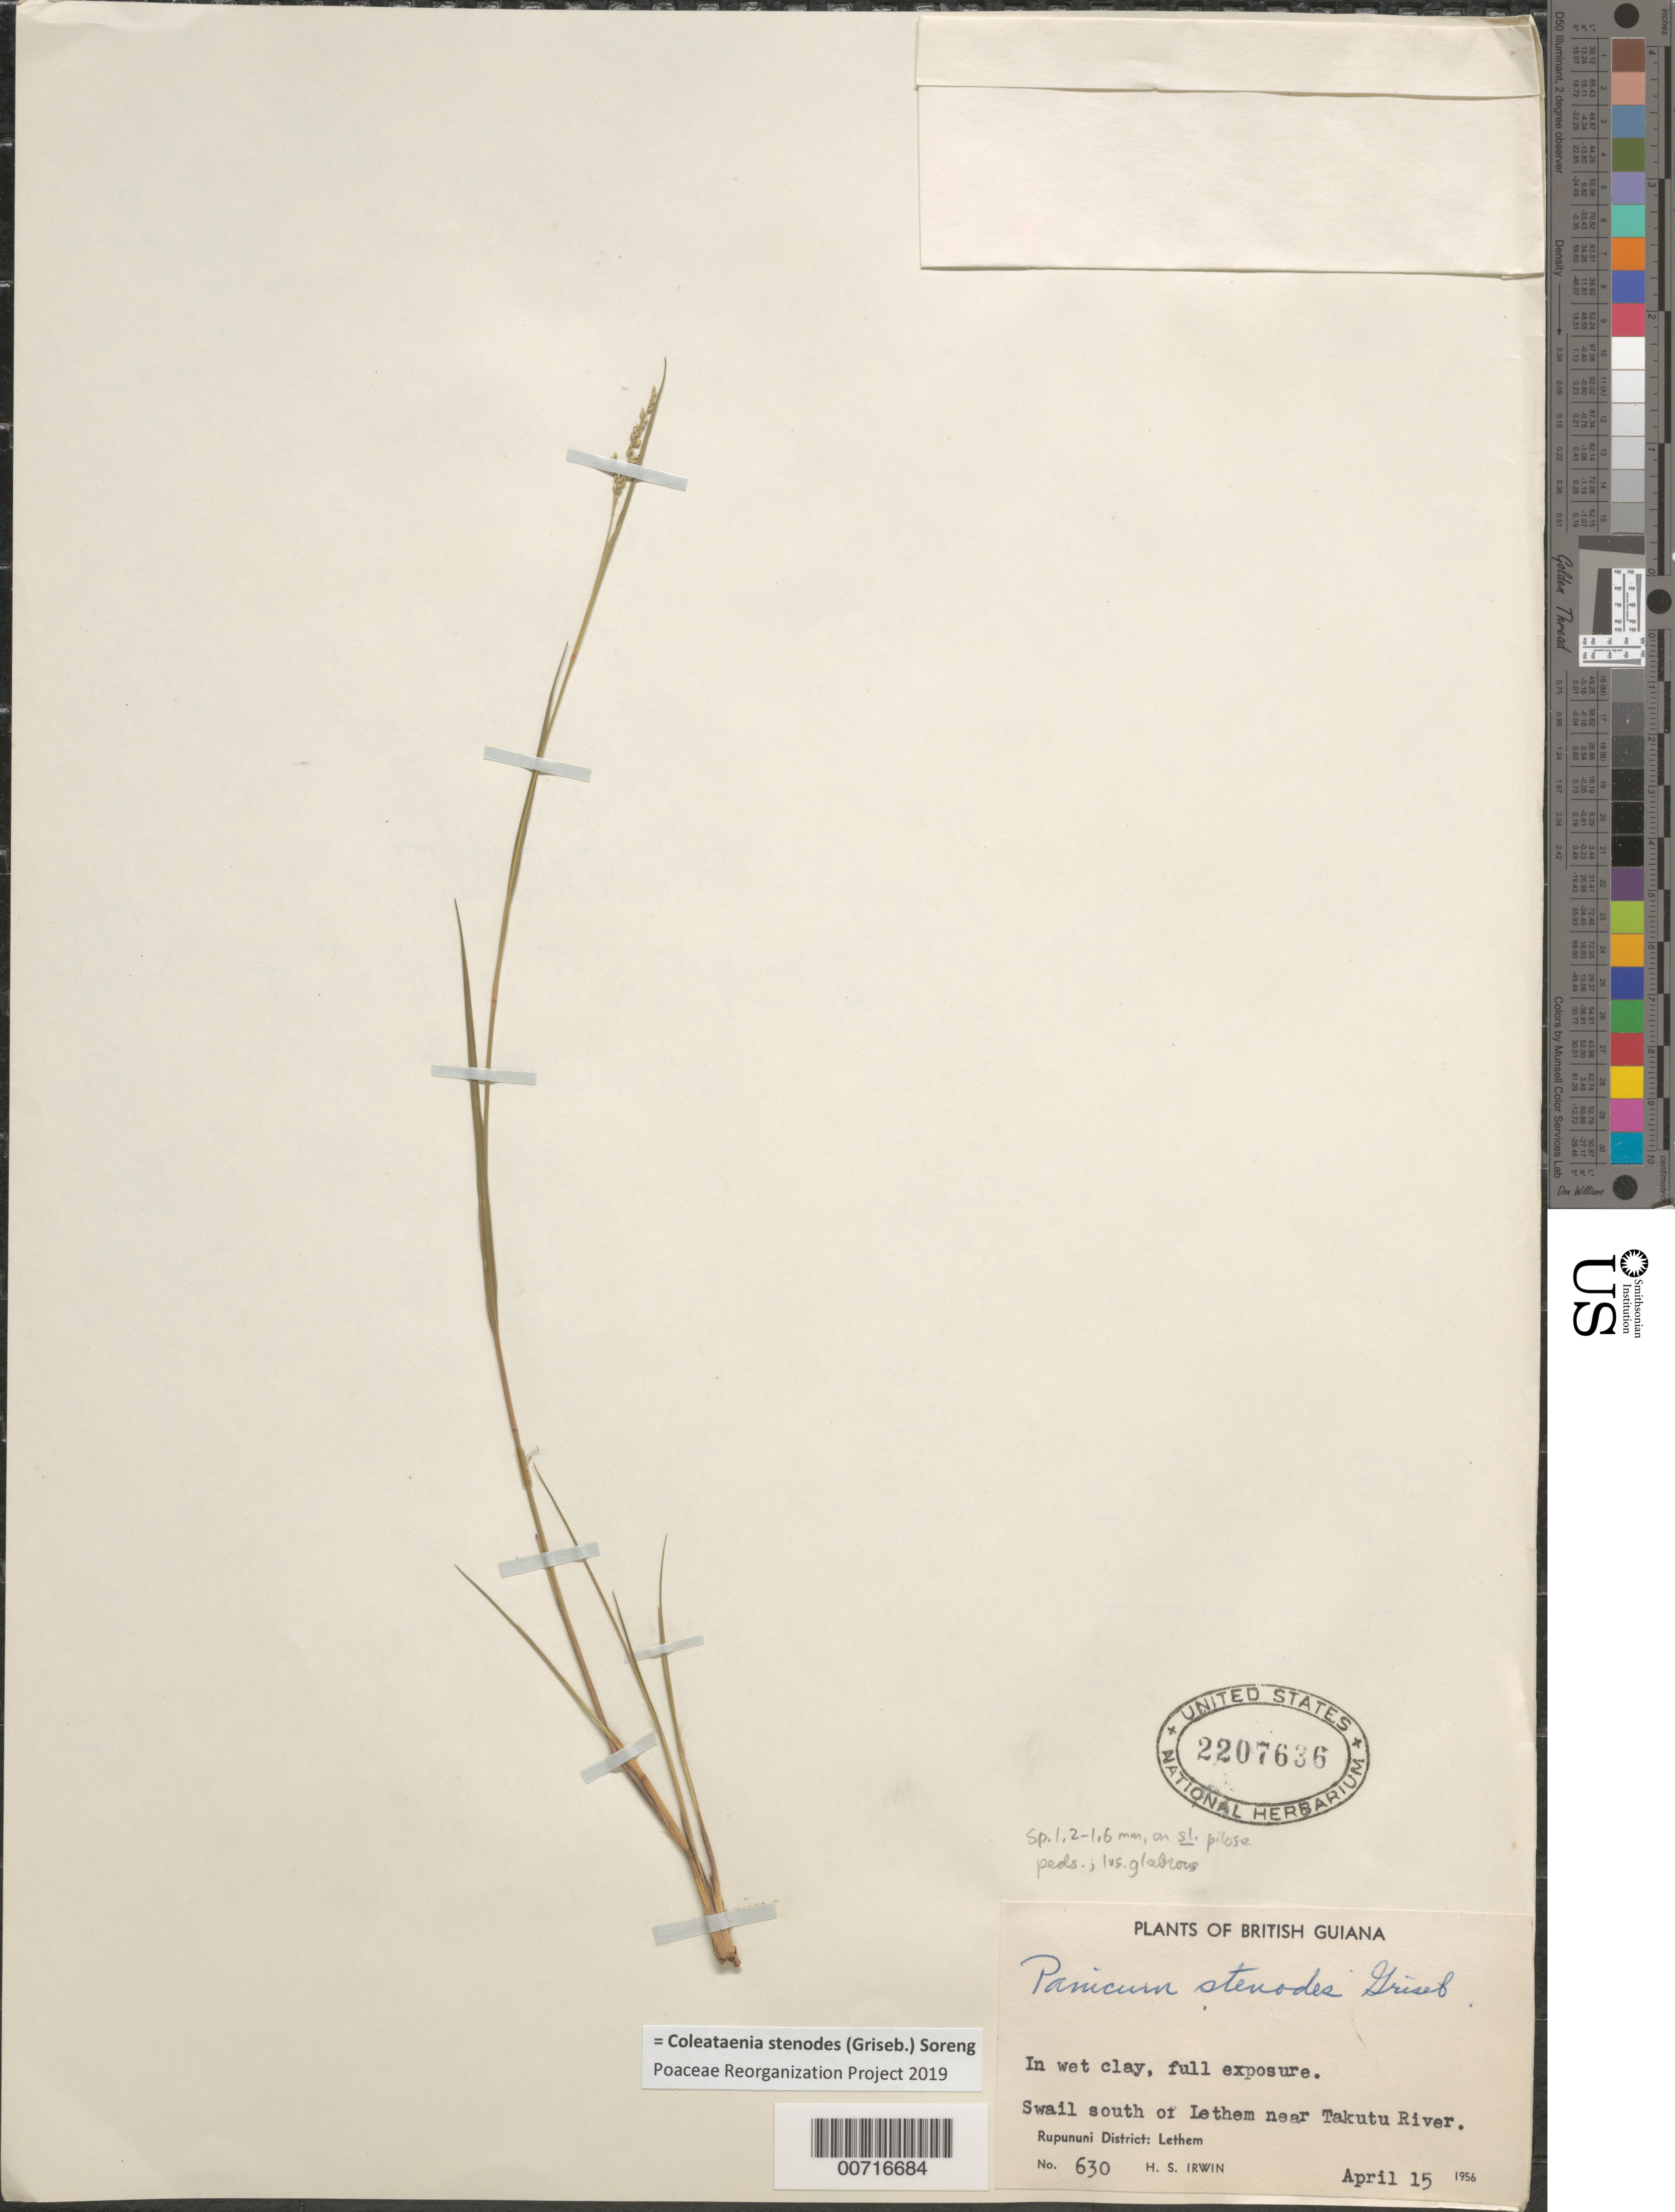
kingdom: Plantae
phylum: Tracheophyta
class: Liliopsida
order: Poales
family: Poaceae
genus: Panicum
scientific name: Panicum stenodes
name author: Griseb.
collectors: H. Irwin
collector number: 630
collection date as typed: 15-Apr-56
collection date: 1956-04-15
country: Guyana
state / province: U. Takutu-U. Essequibo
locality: Rupununi Dist., S of Lethem, Takutu River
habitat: Swail, in wet clay, full exposure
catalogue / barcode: US 2207636